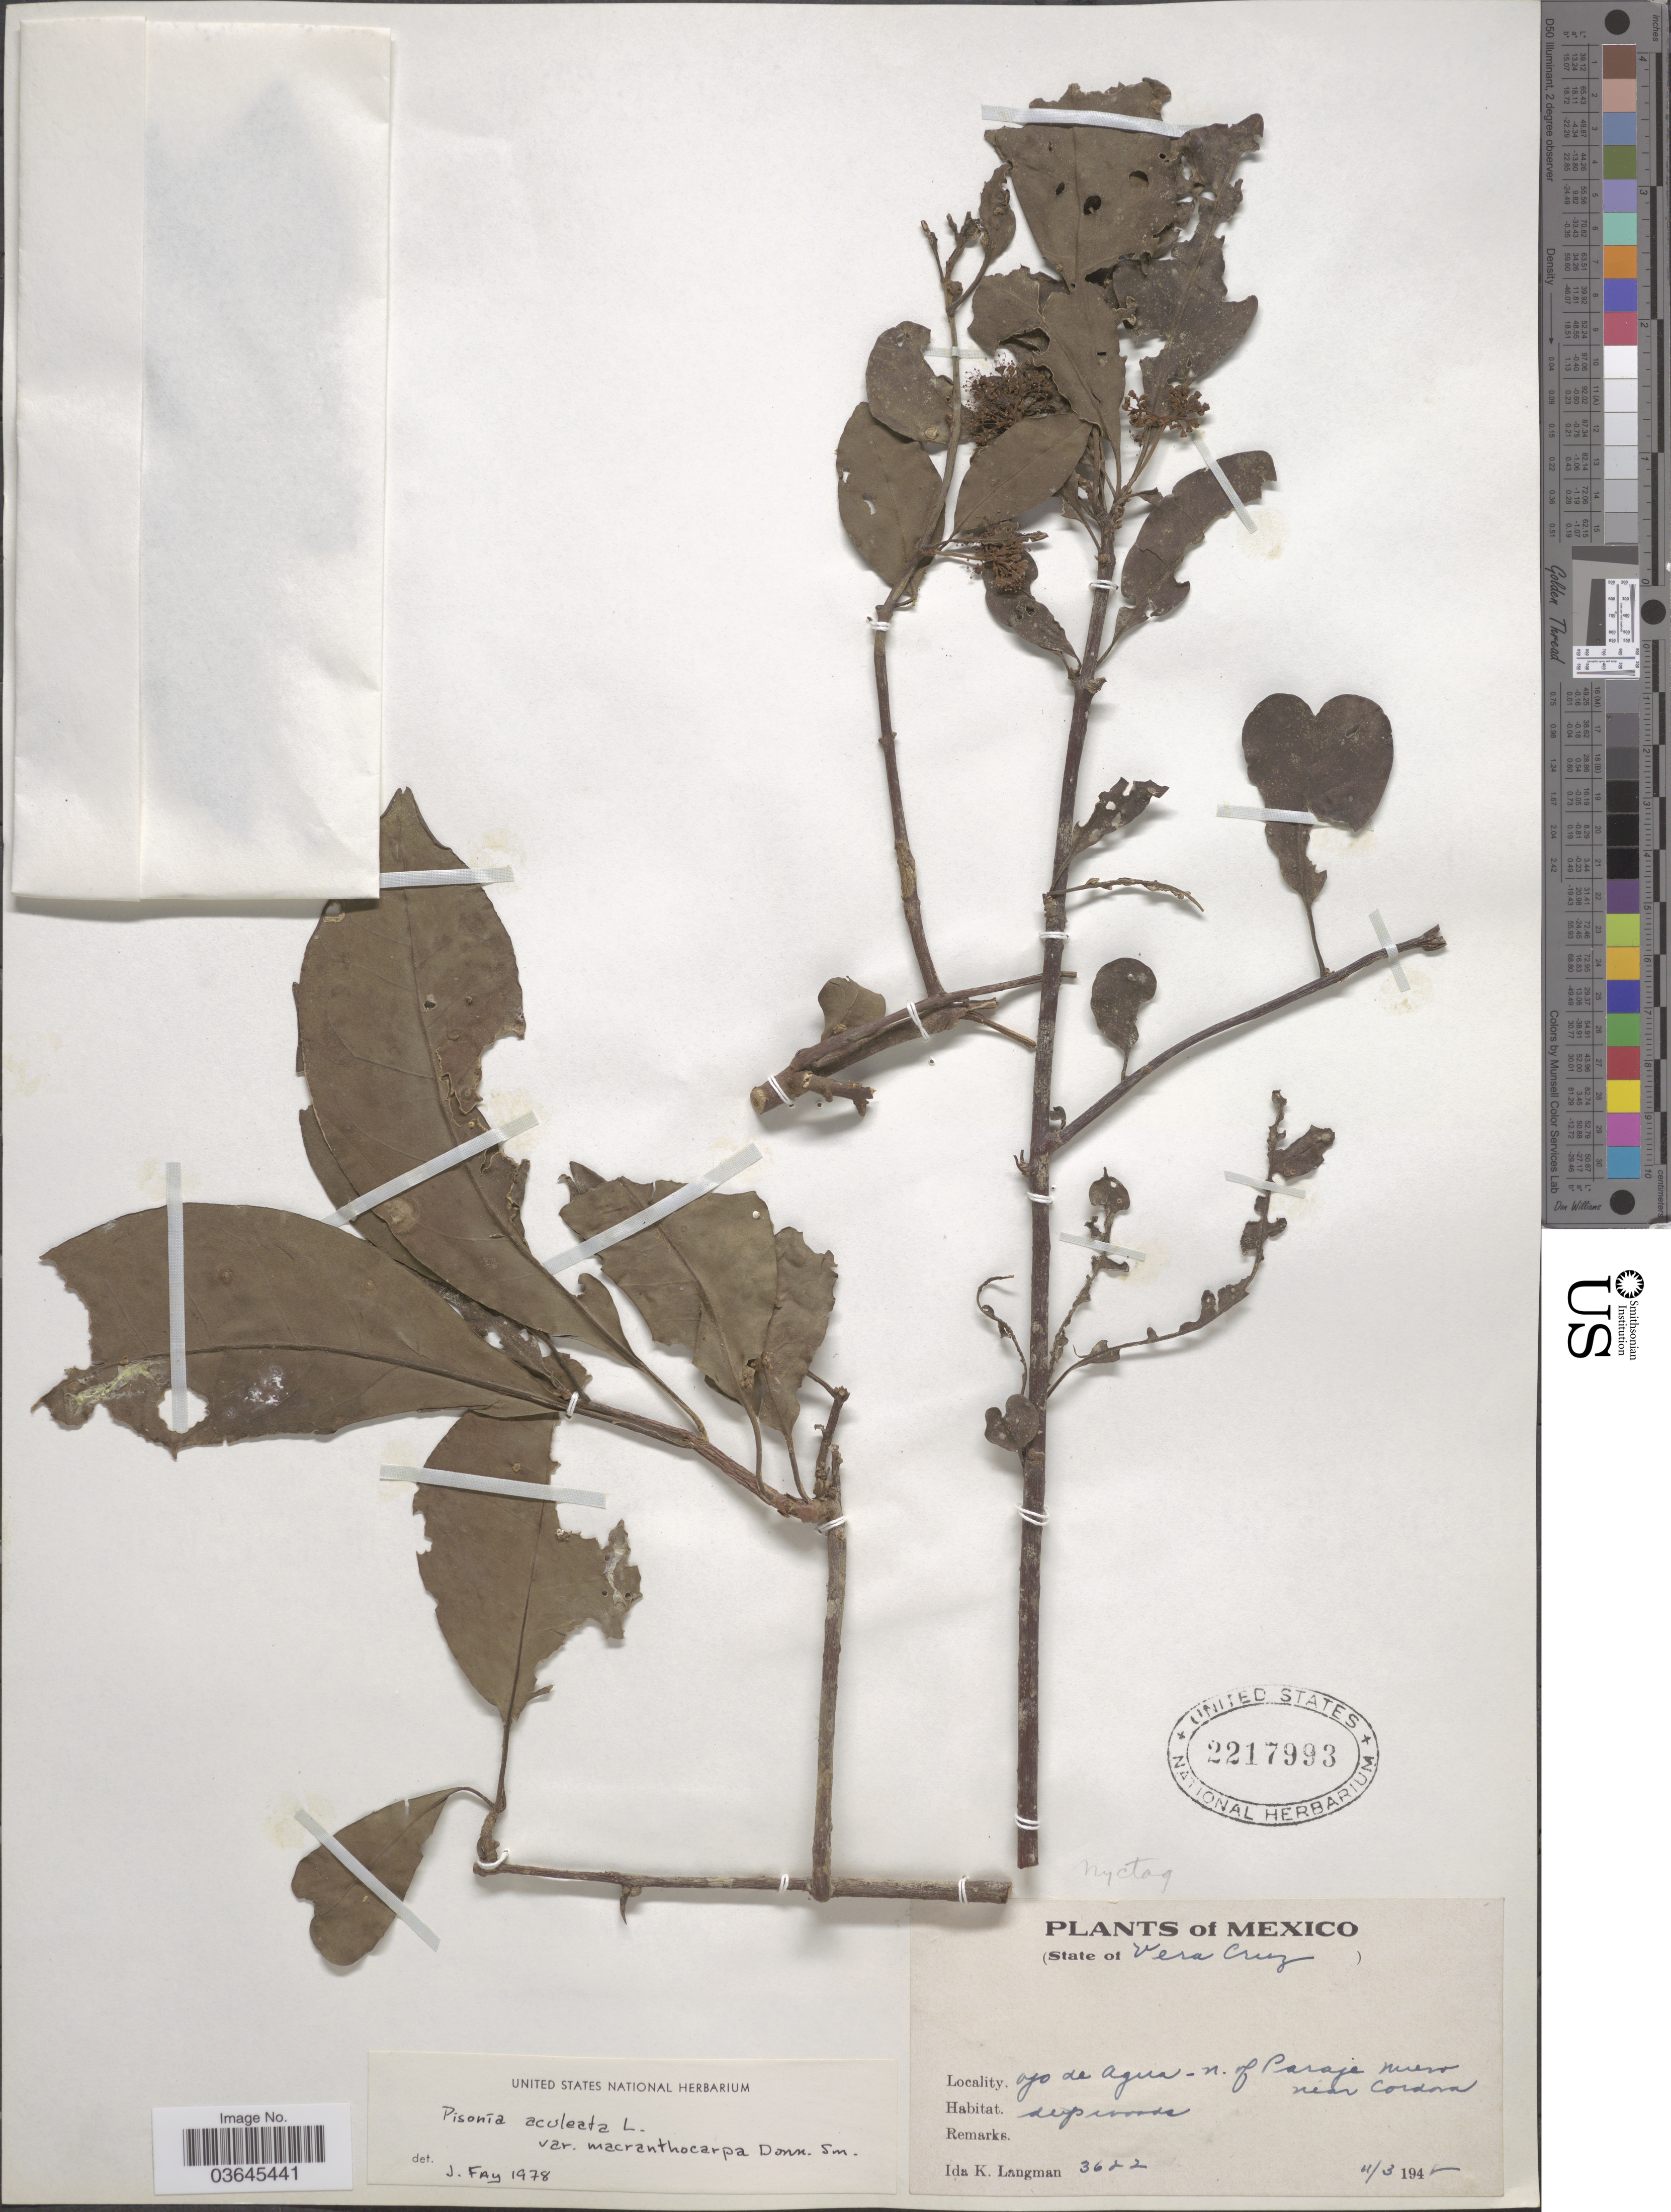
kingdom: Plantae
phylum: Tracheophyta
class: Magnoliopsida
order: Caryophyllales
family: Nyctaginaceae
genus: Pisonia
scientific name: Pisonia aculeata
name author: L.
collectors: I. K. Langman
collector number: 3622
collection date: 1945-03-04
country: Mexico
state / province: Veracruz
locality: State of Vera Cruz. Ojo de Agua-n. of Paraja Nuevo near Cordova.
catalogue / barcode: US 2217993